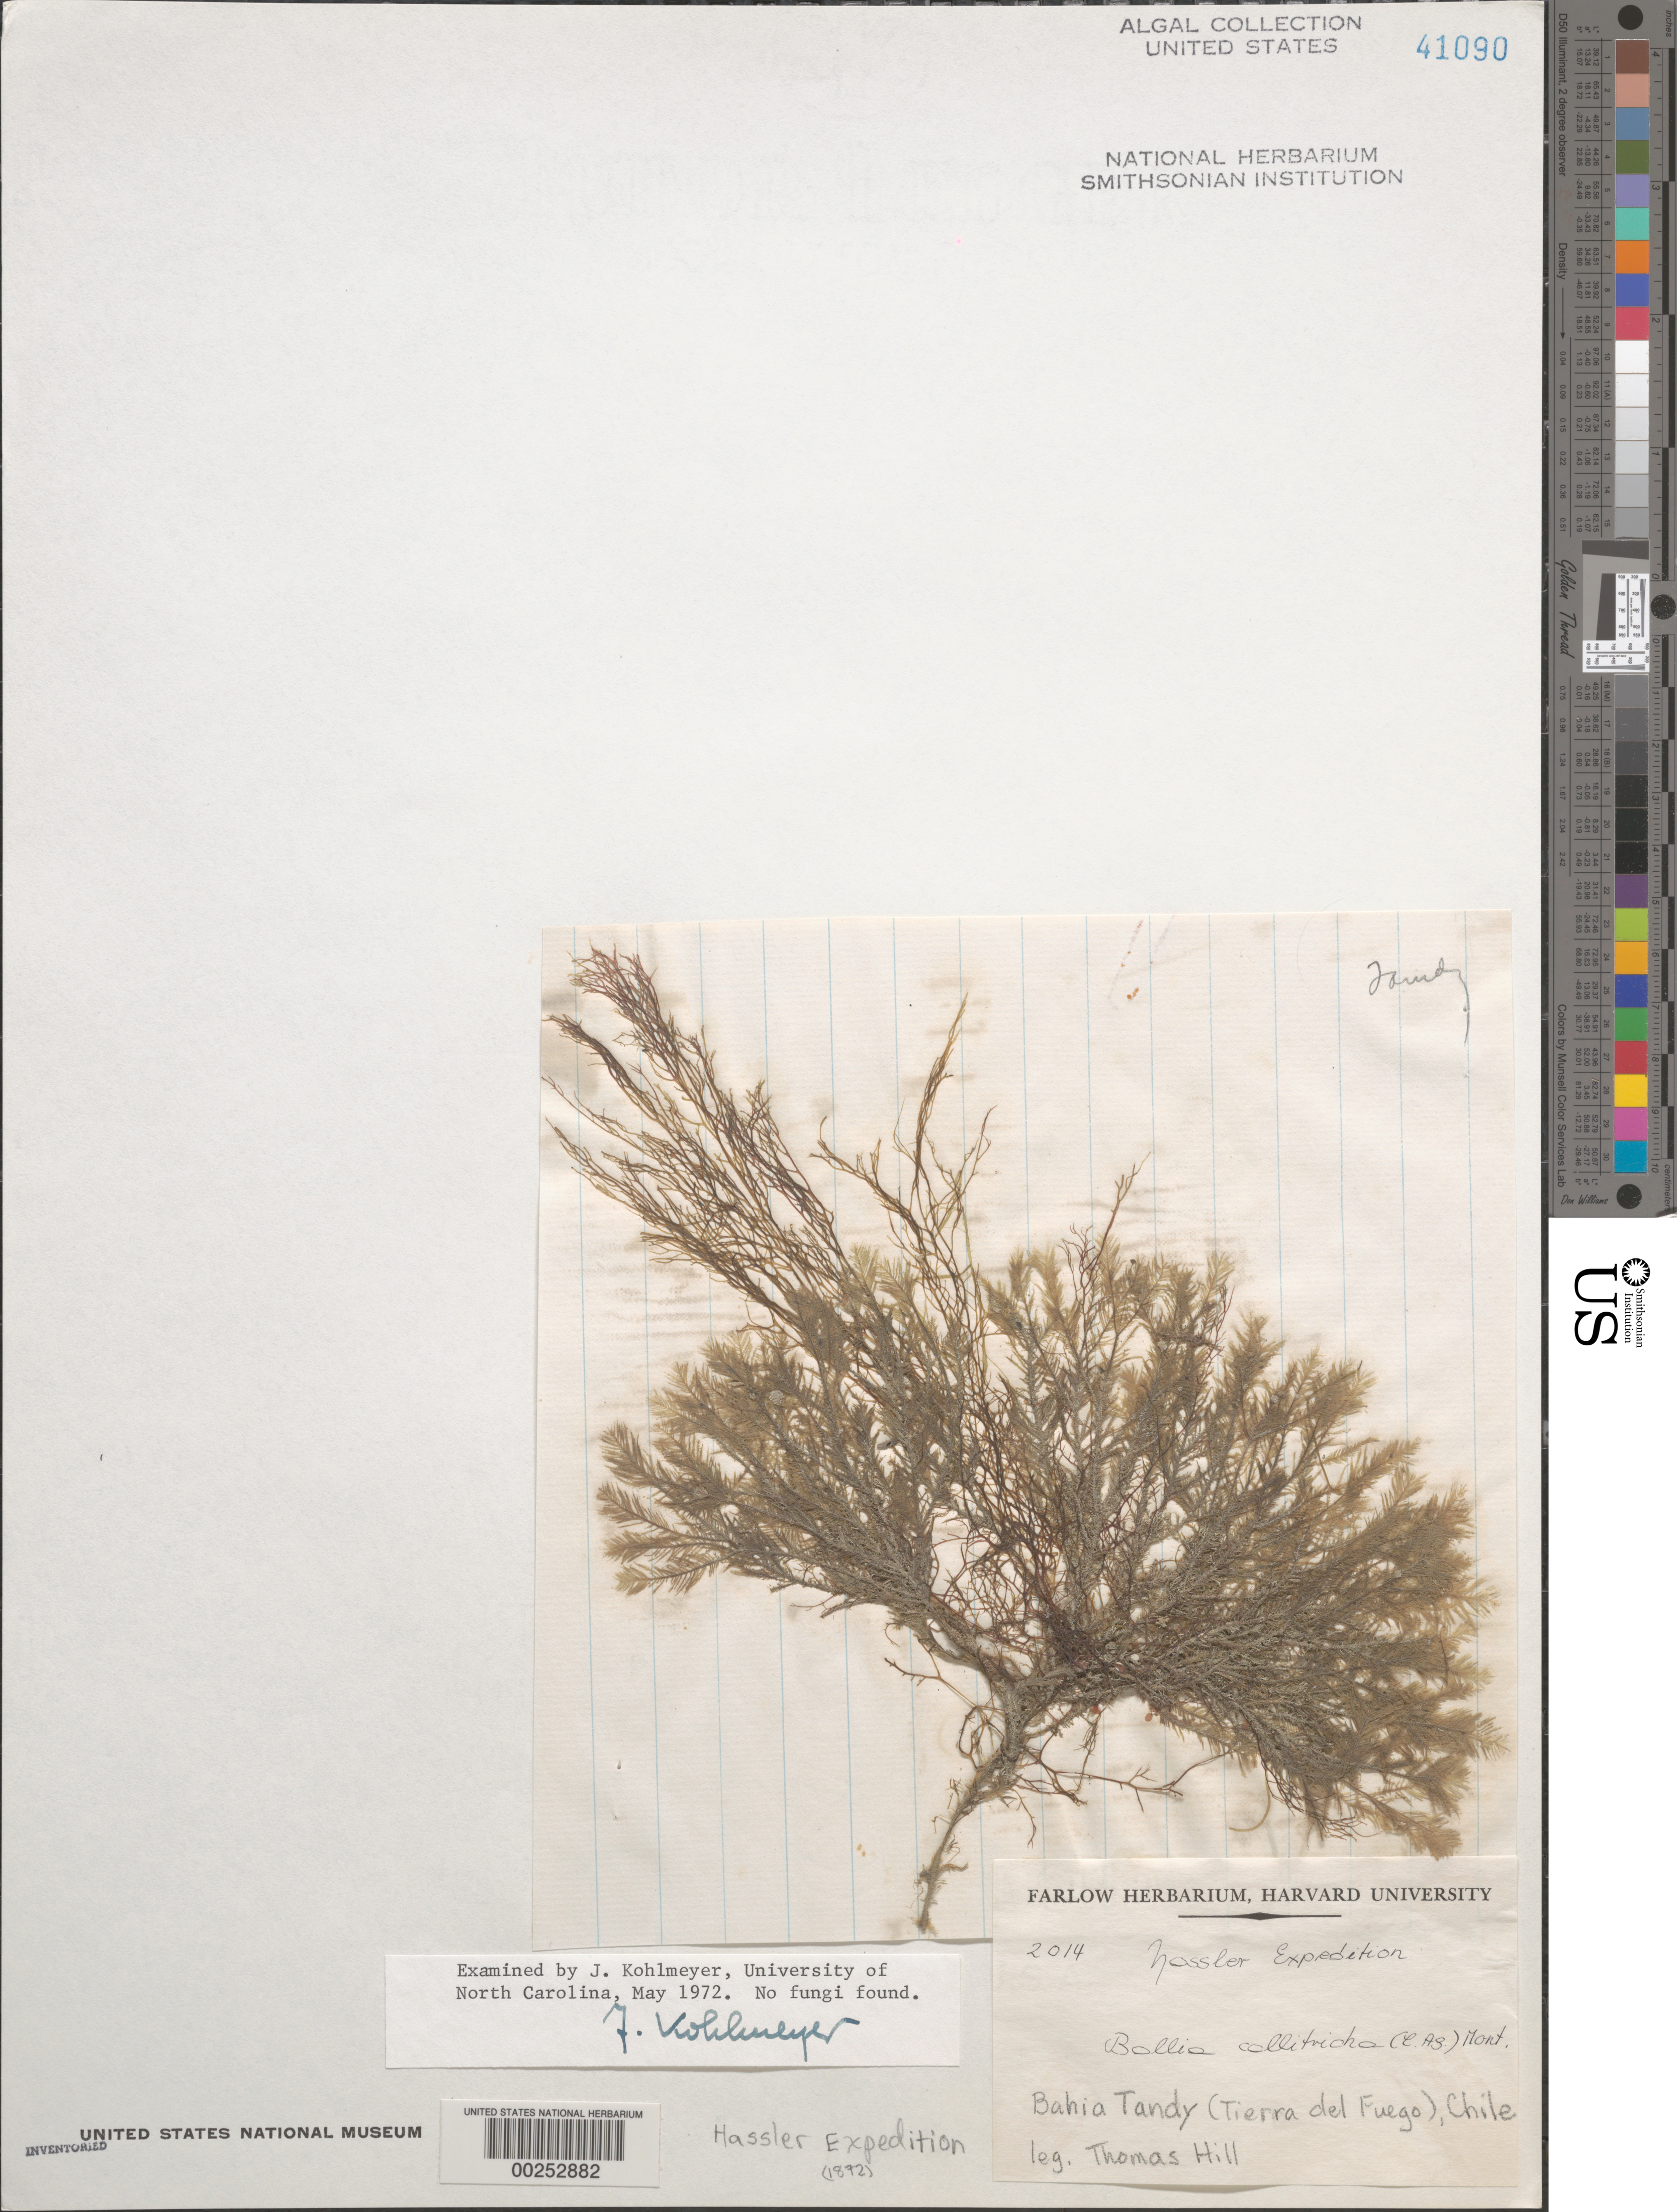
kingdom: Plantae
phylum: Rhodophyta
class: Florideophyceae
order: Balliales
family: Balliaceae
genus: Ballia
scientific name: Ballia callitricha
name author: (C. Agardh) Kützing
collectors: T. Hill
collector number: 2014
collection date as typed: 1872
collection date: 1872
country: Chile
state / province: Magallanes y de la Antártica Chilena (XII)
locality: Bahia tandy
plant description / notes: Hassler Expedition, 1871-1872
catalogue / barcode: US 41090